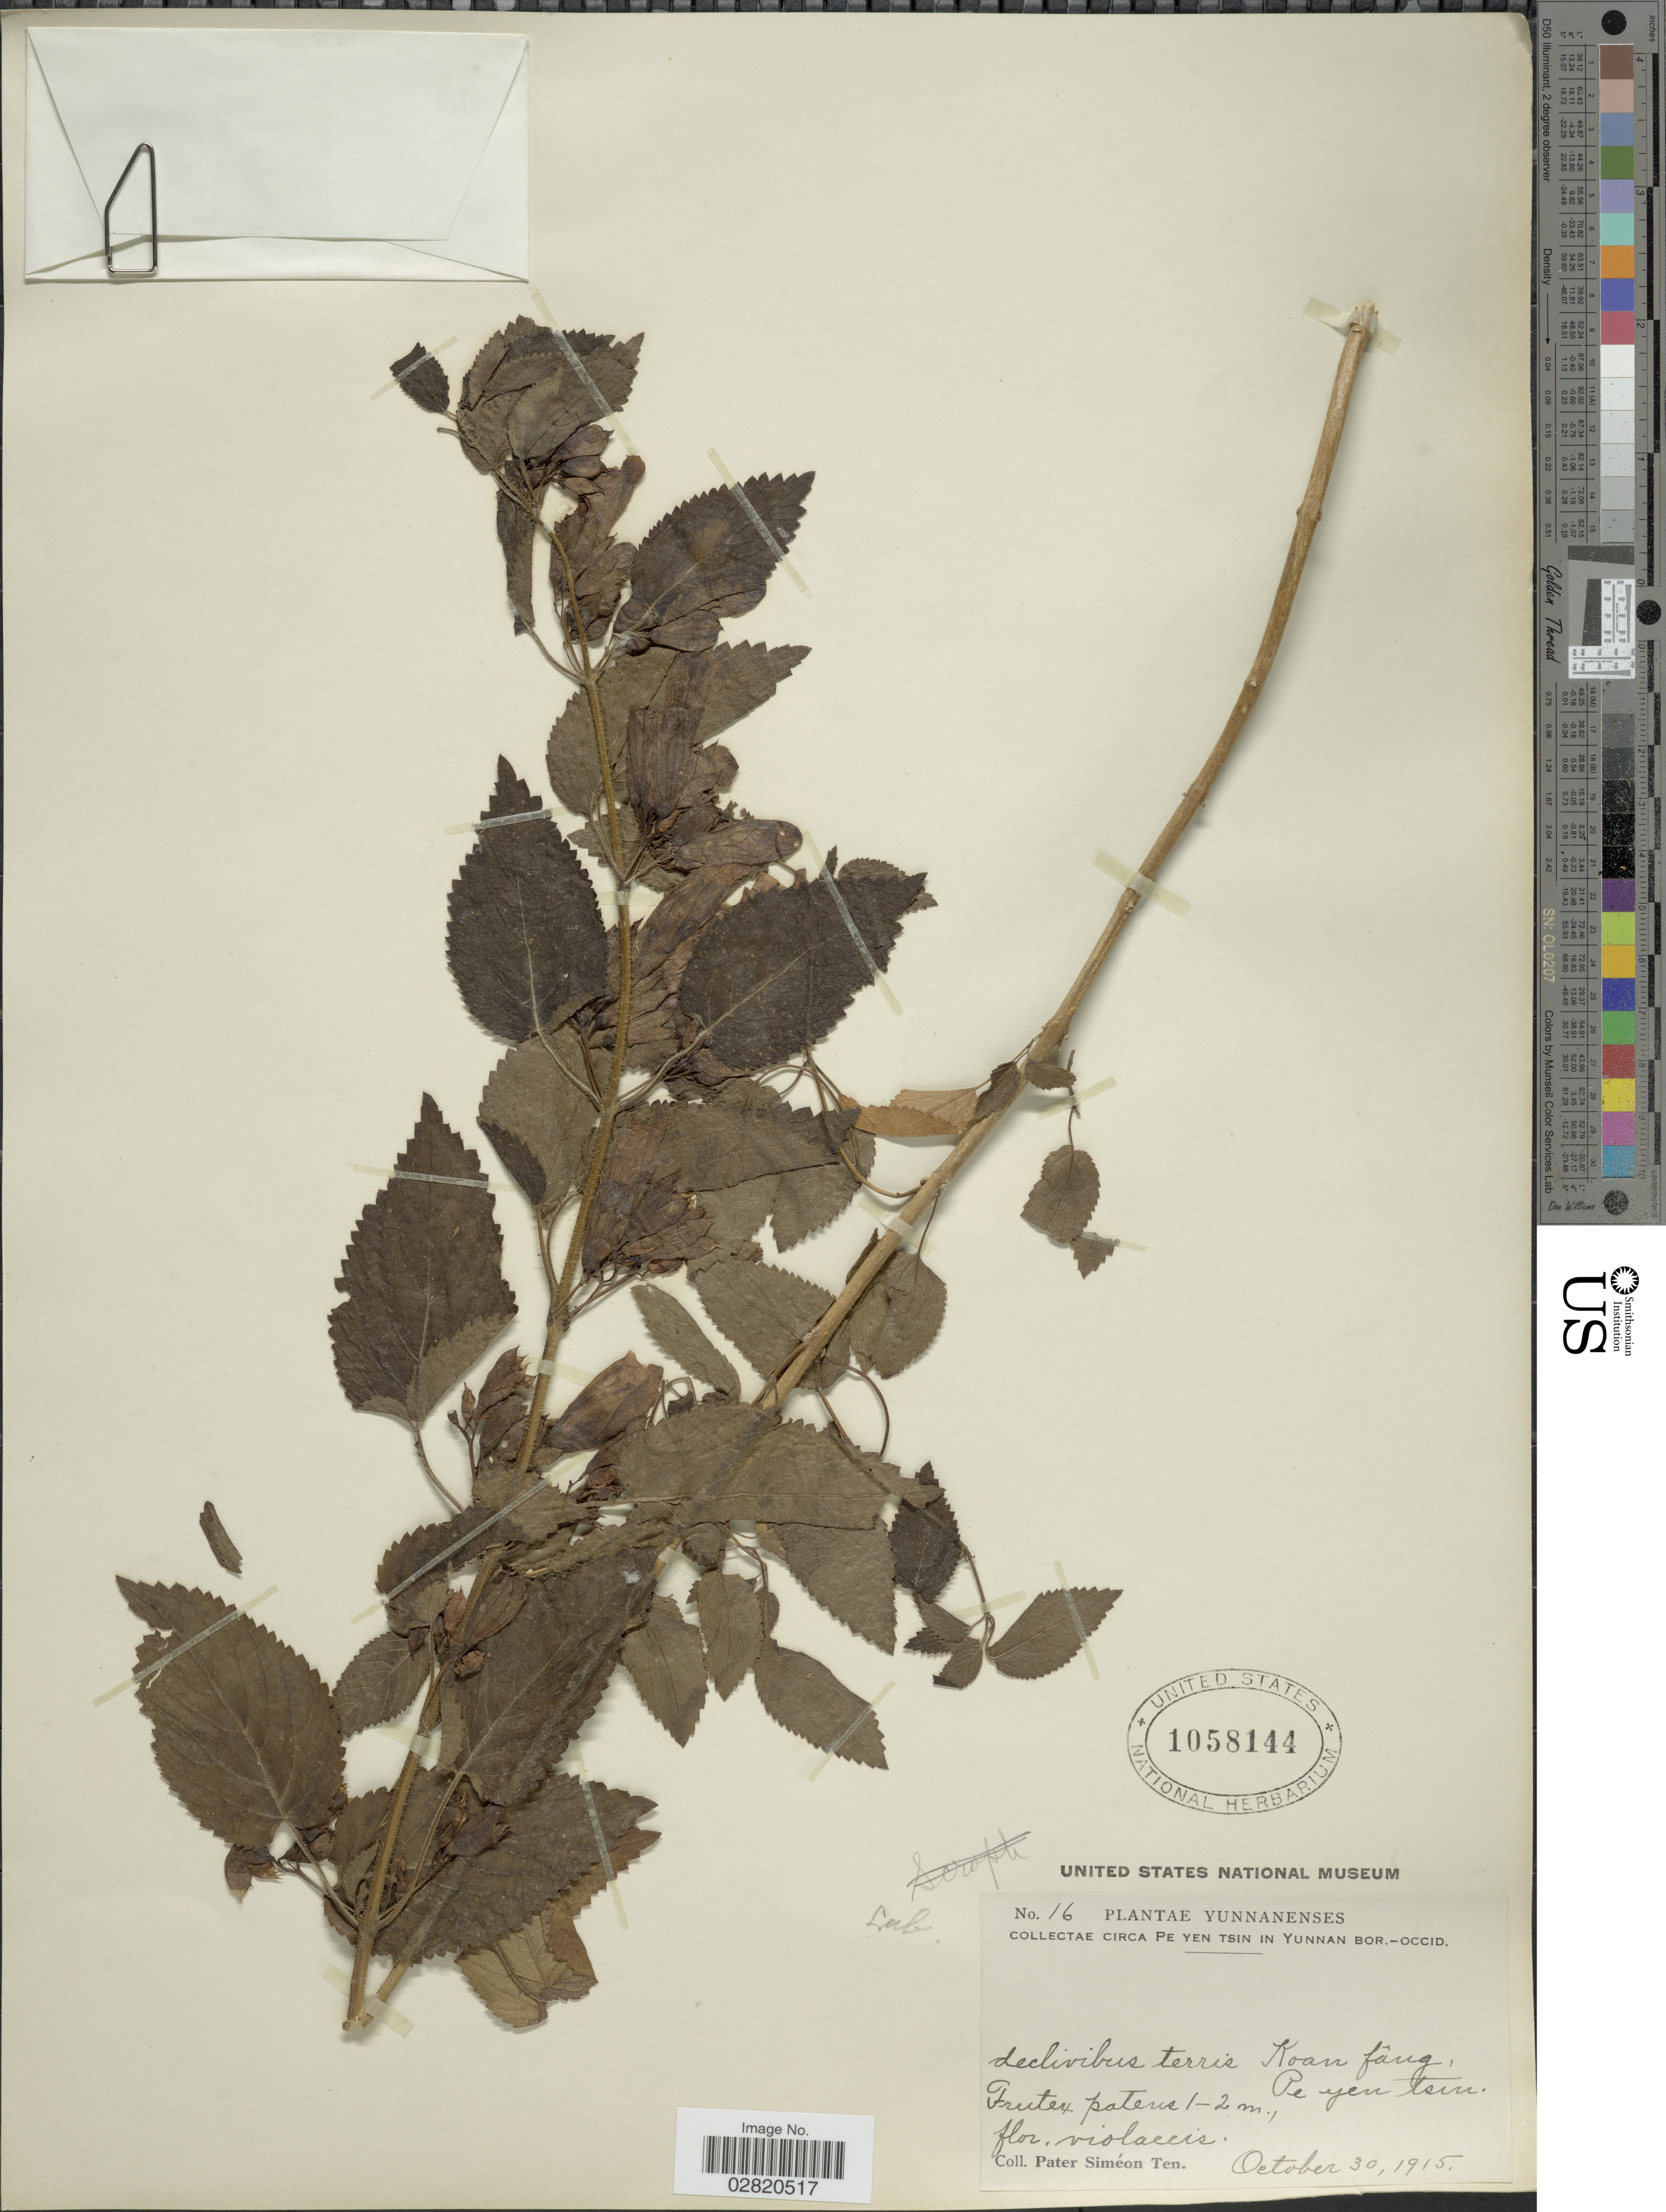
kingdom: Plantae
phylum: Tracheophyta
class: Magnoliopsida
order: Lamiales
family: Lamiaceae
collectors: P. S. Ten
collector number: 16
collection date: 1915-10-30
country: China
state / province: Yunnan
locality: Yunnanenses. Circa Pe Yen Tsin in Yunnan Bor.-Occid., declivibus terris Koan fâng, Pe yen tsin.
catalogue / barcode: US 1058144